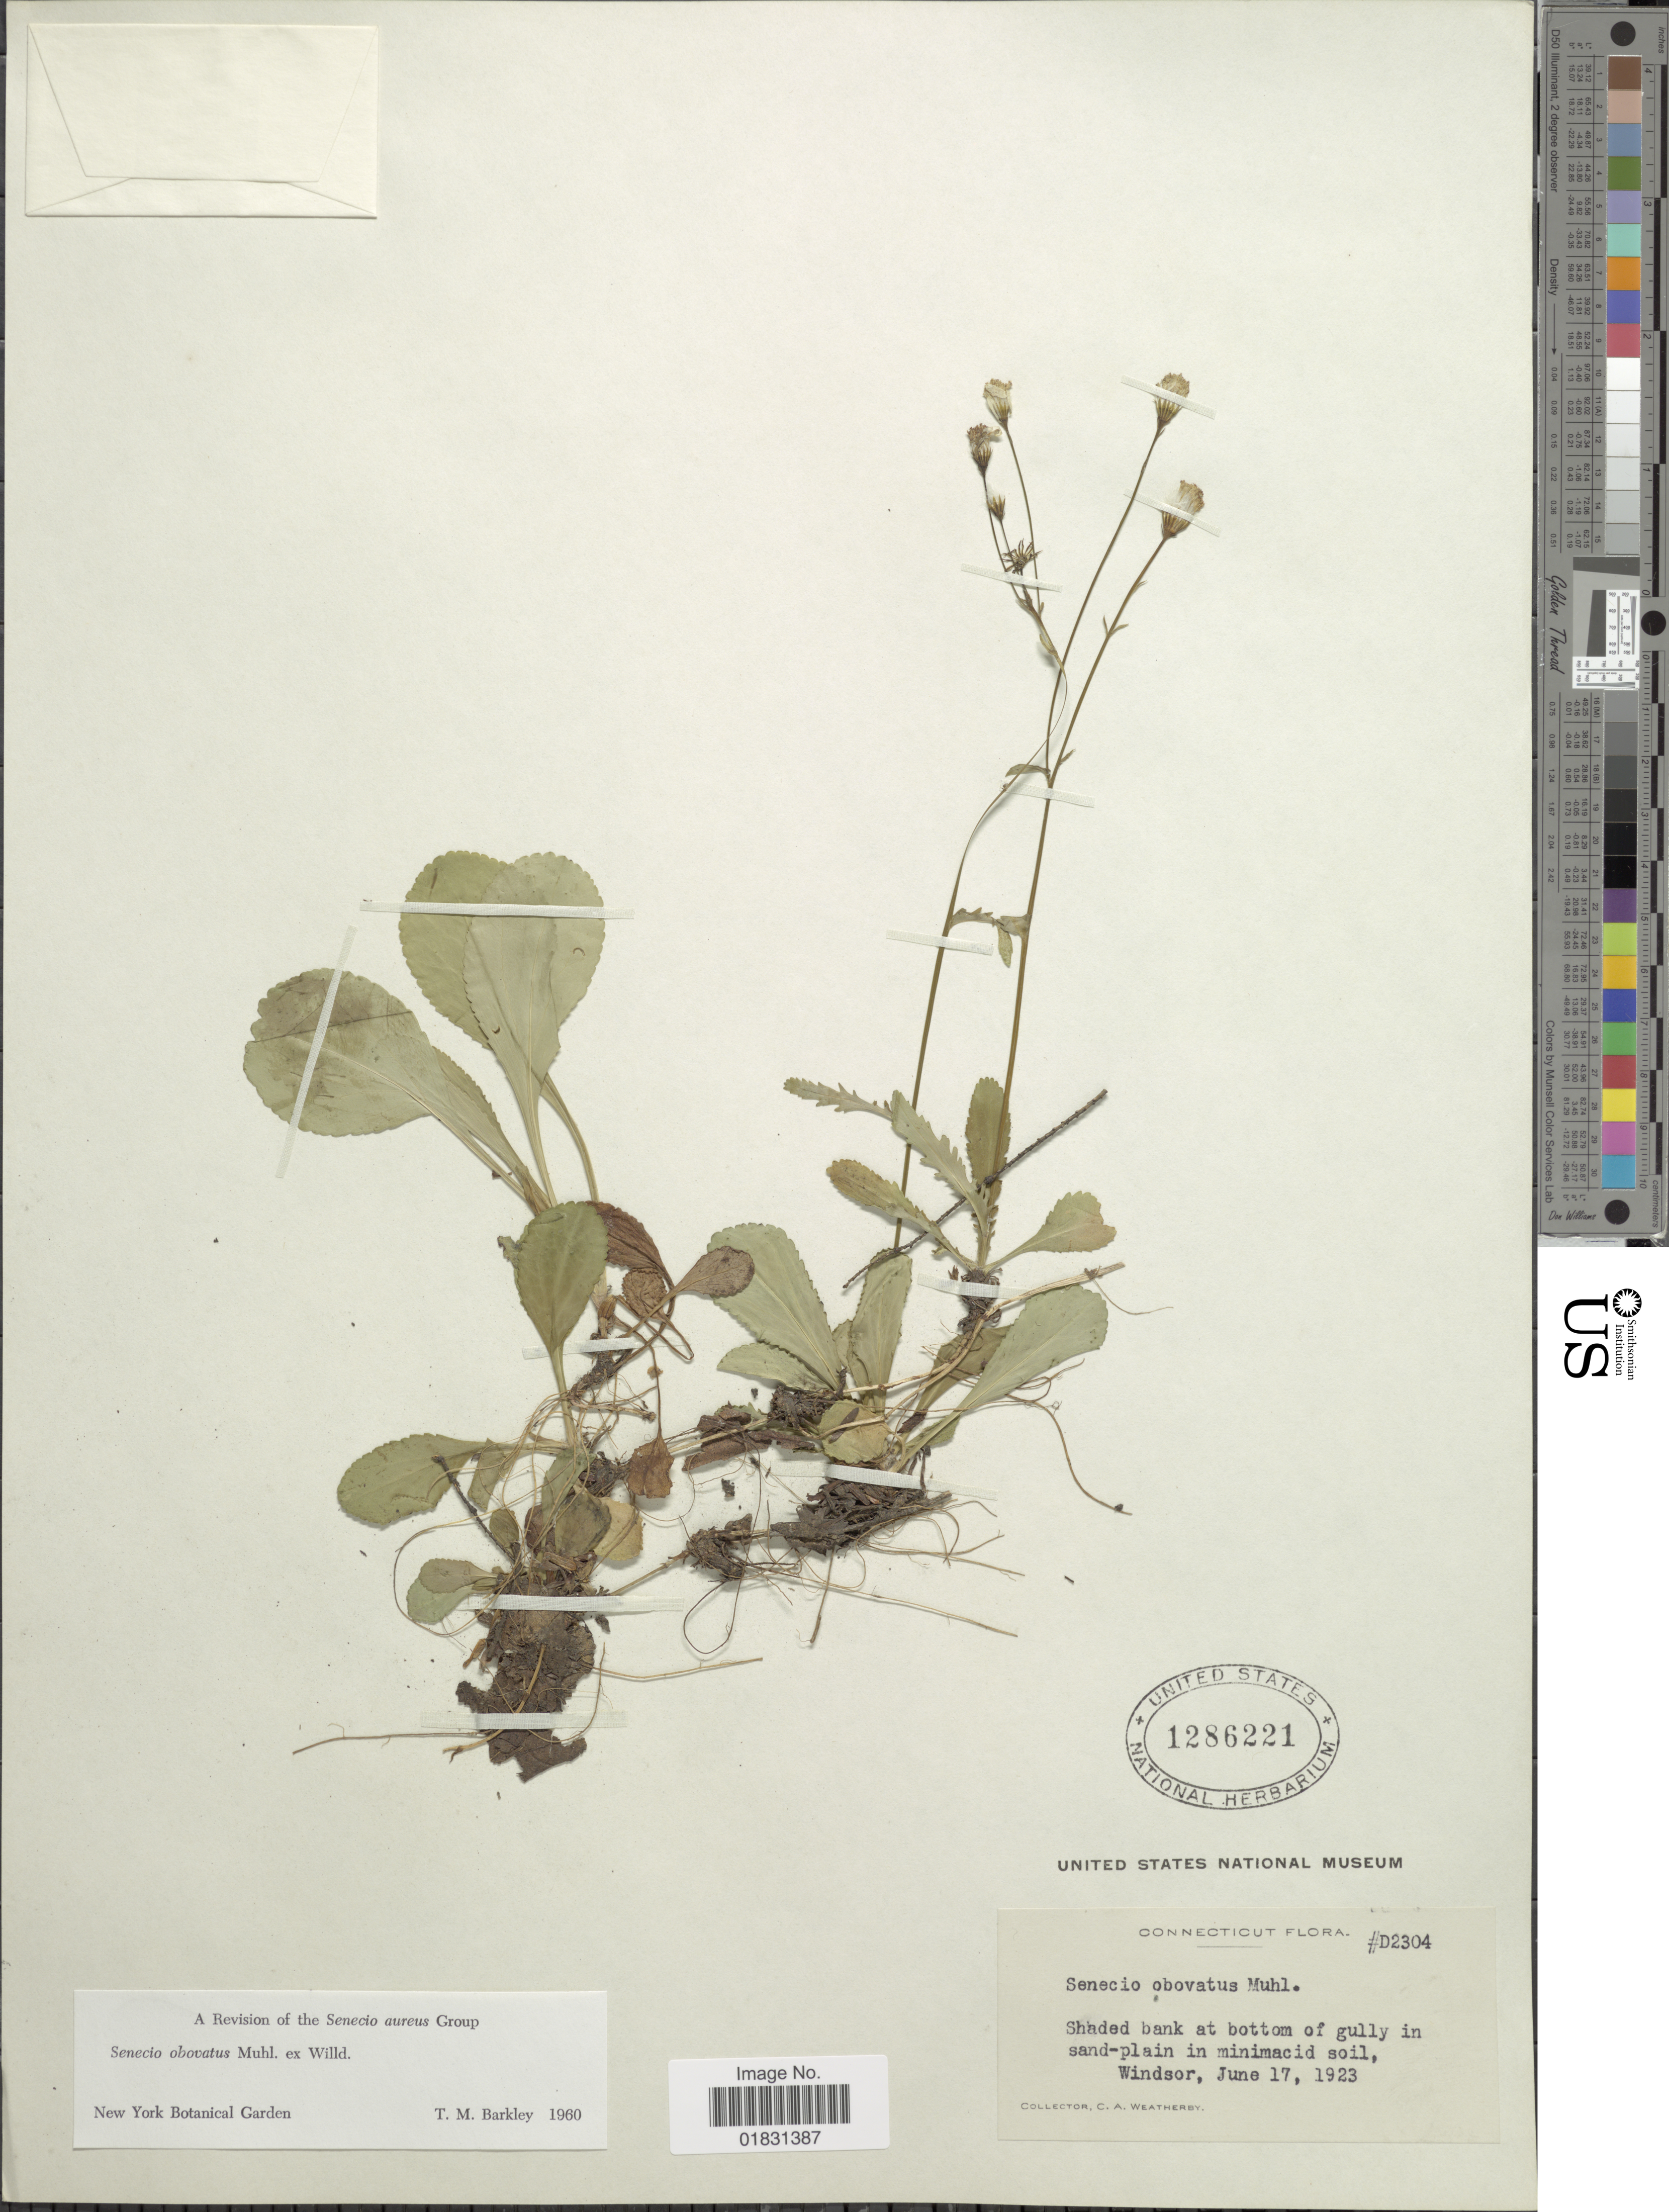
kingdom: Plantae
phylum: Tracheophyta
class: Magnoliopsida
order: Asterales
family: Asteraceae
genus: Packera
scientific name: Packera obovata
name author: (Muhl. ex Willd.) W.A. Weber & Á. Löve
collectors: C. A. Weatherby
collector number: D2304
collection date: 1923-06-17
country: United States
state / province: Connecticut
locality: Shaded bank at bottom of gully in sand-plain in minimacid soil, Windsor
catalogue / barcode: US 1286221